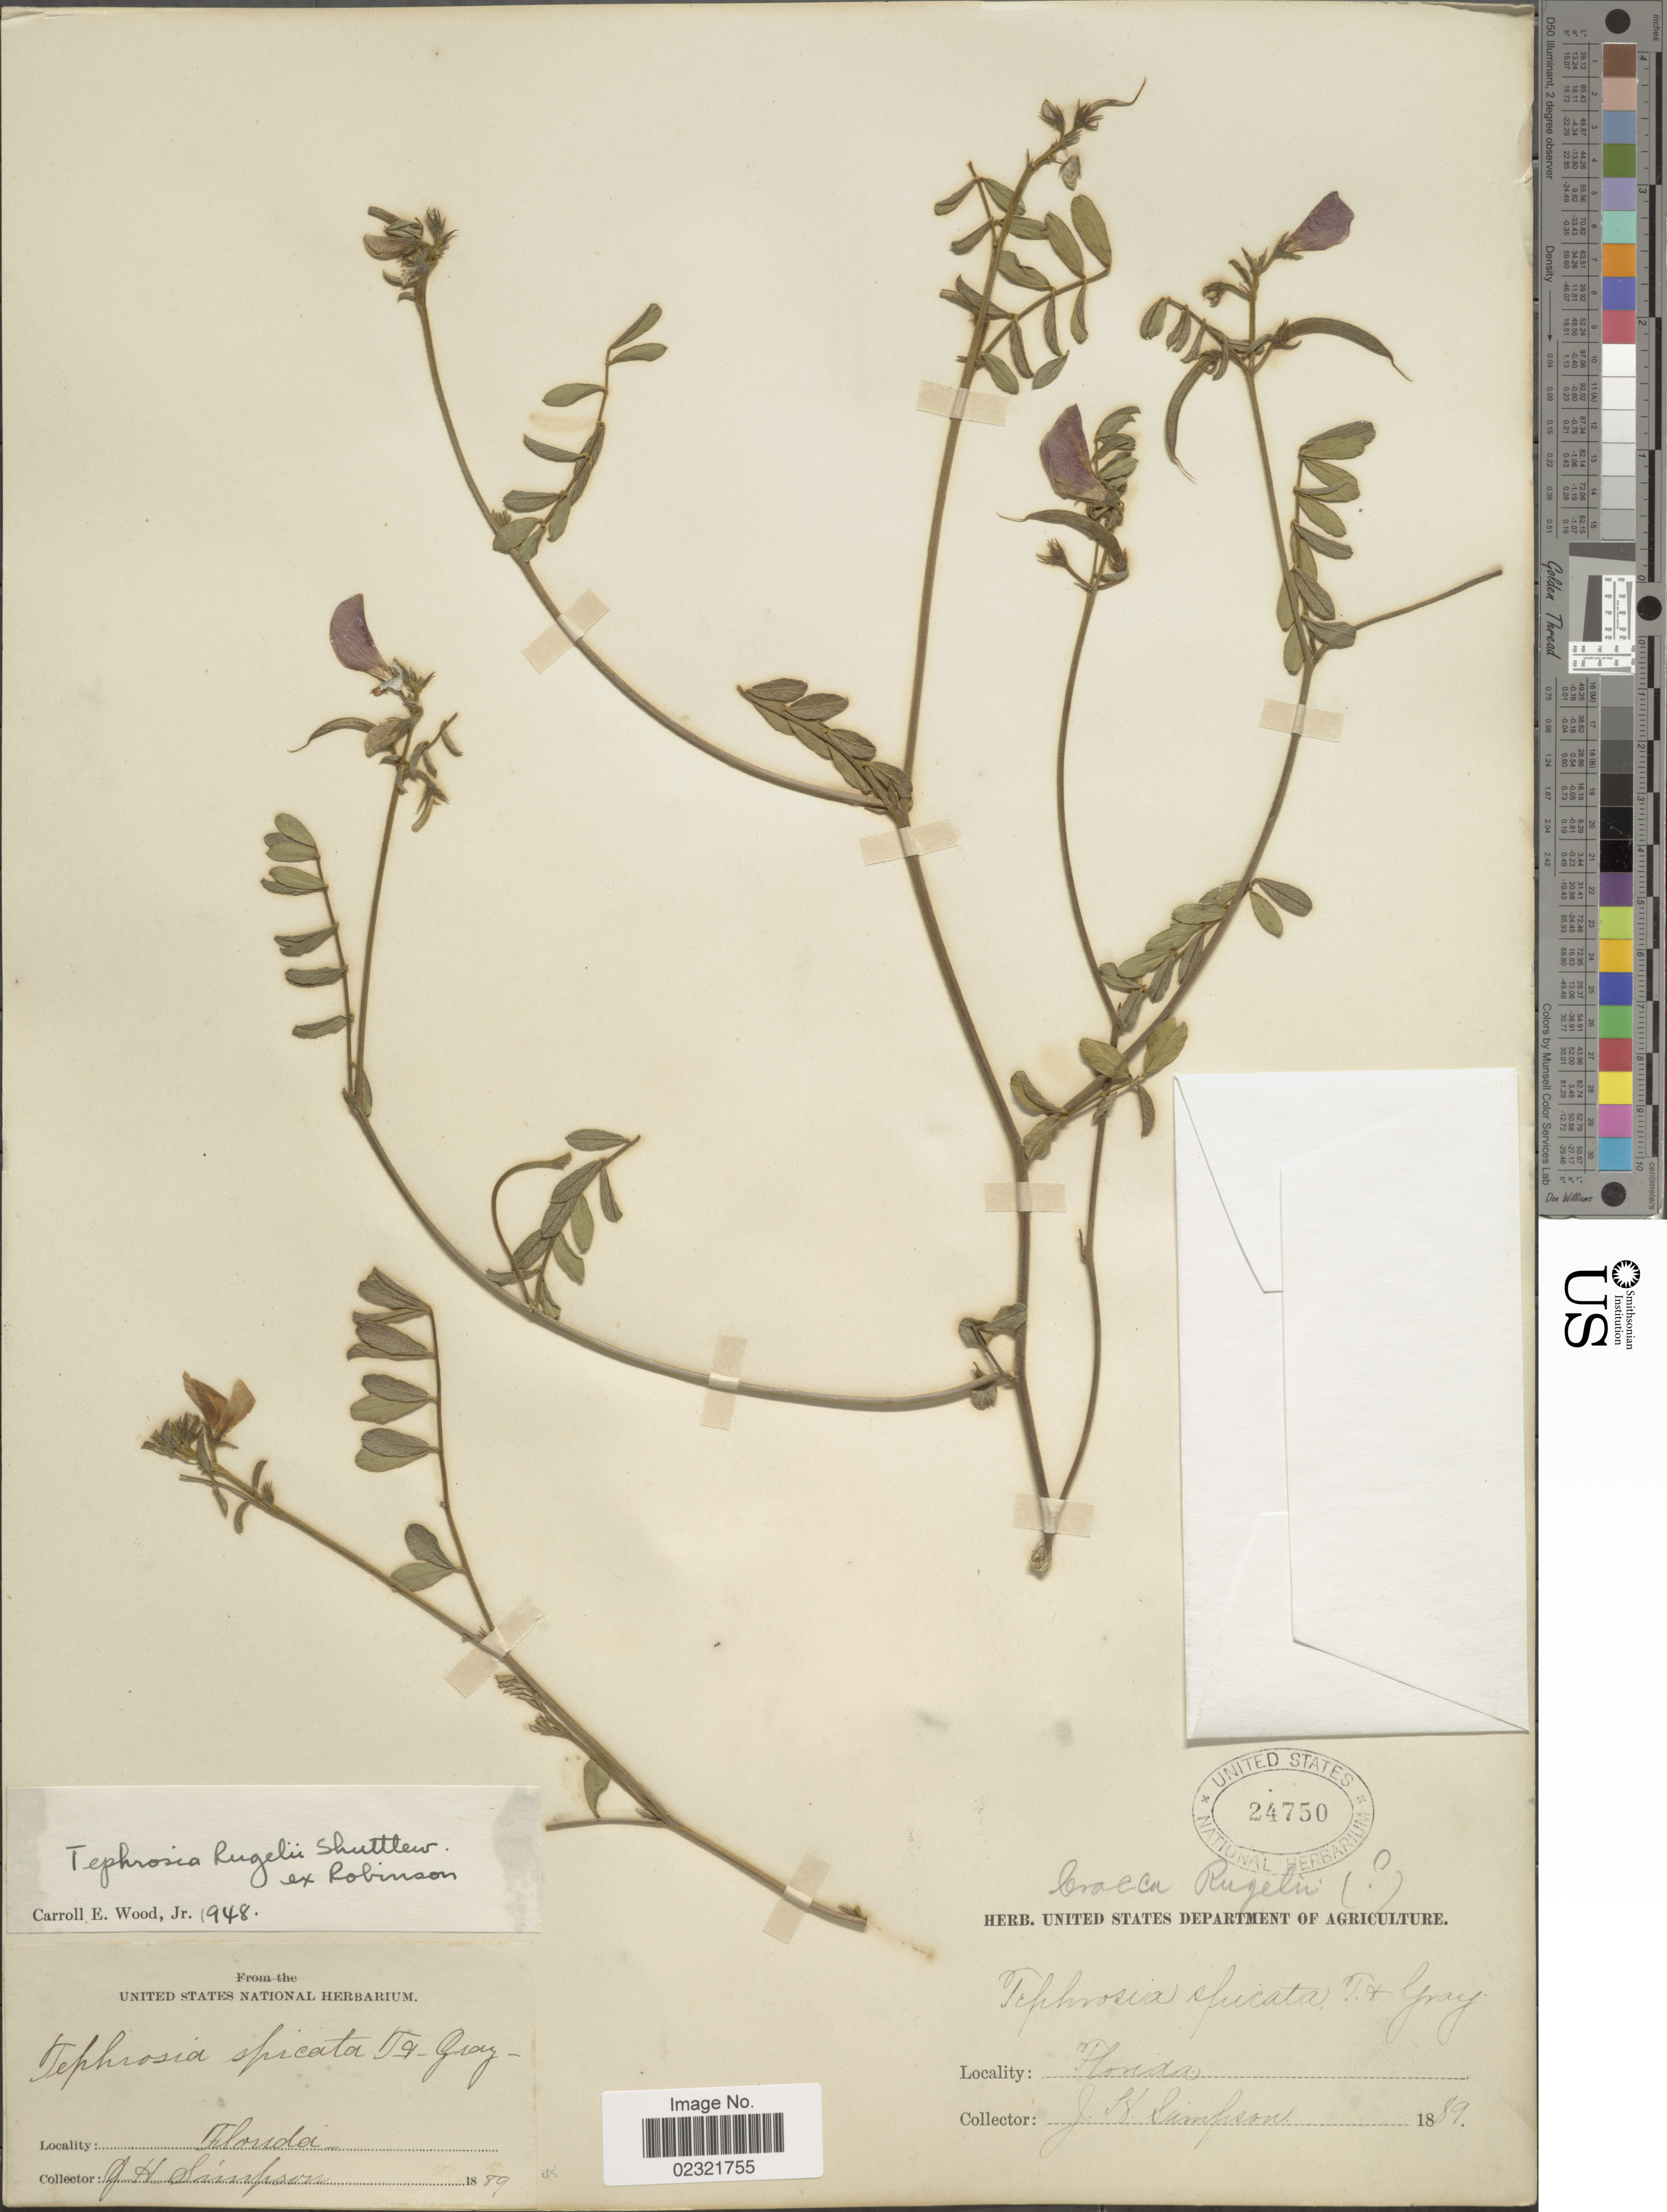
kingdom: Plantae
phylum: Tracheophyta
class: Magnoliopsida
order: Fabales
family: Fabaceae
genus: Tephrosia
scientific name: Tephrosia rugelii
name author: Shuttlew.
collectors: J. H. Simpson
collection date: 1889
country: United States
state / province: Florida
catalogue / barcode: US 24750